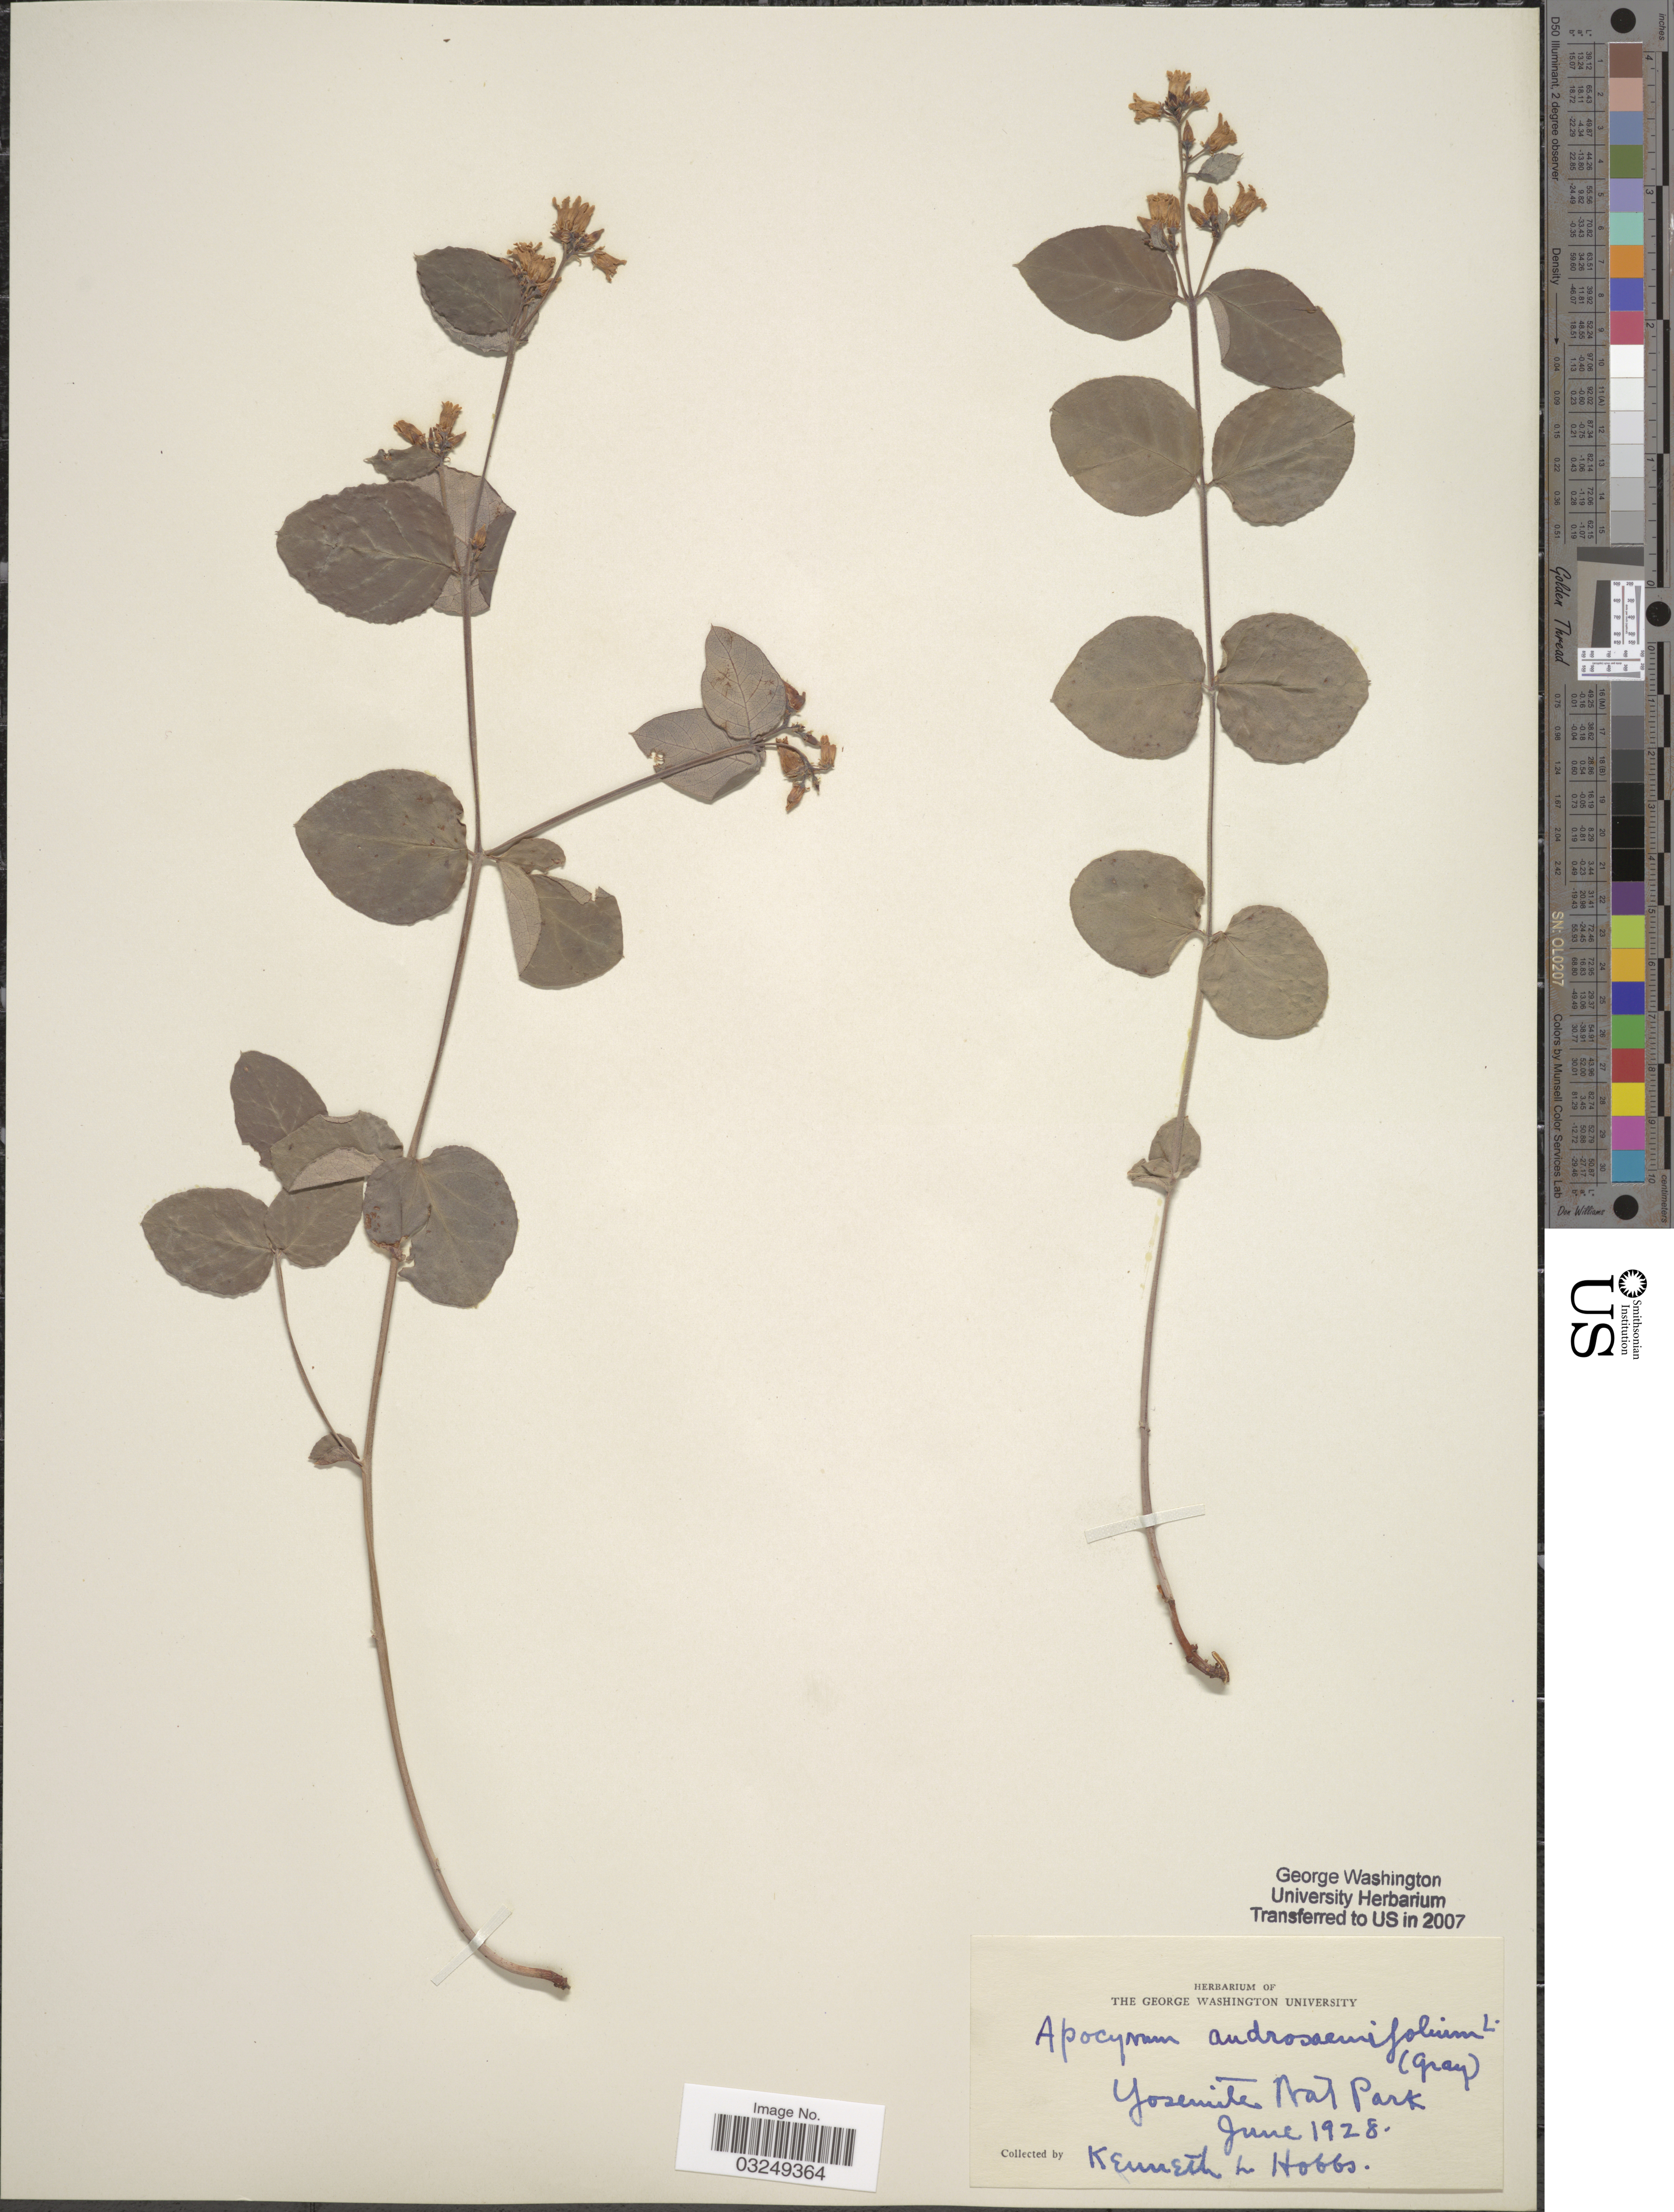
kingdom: Plantae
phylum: Tracheophyta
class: Magnoliopsida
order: Gentianales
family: Apocynaceae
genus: Apocynum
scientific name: Apocynum androsaemifolium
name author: L.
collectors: K. Hobbs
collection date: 1928-06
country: United States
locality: Yosemite Nat Park.